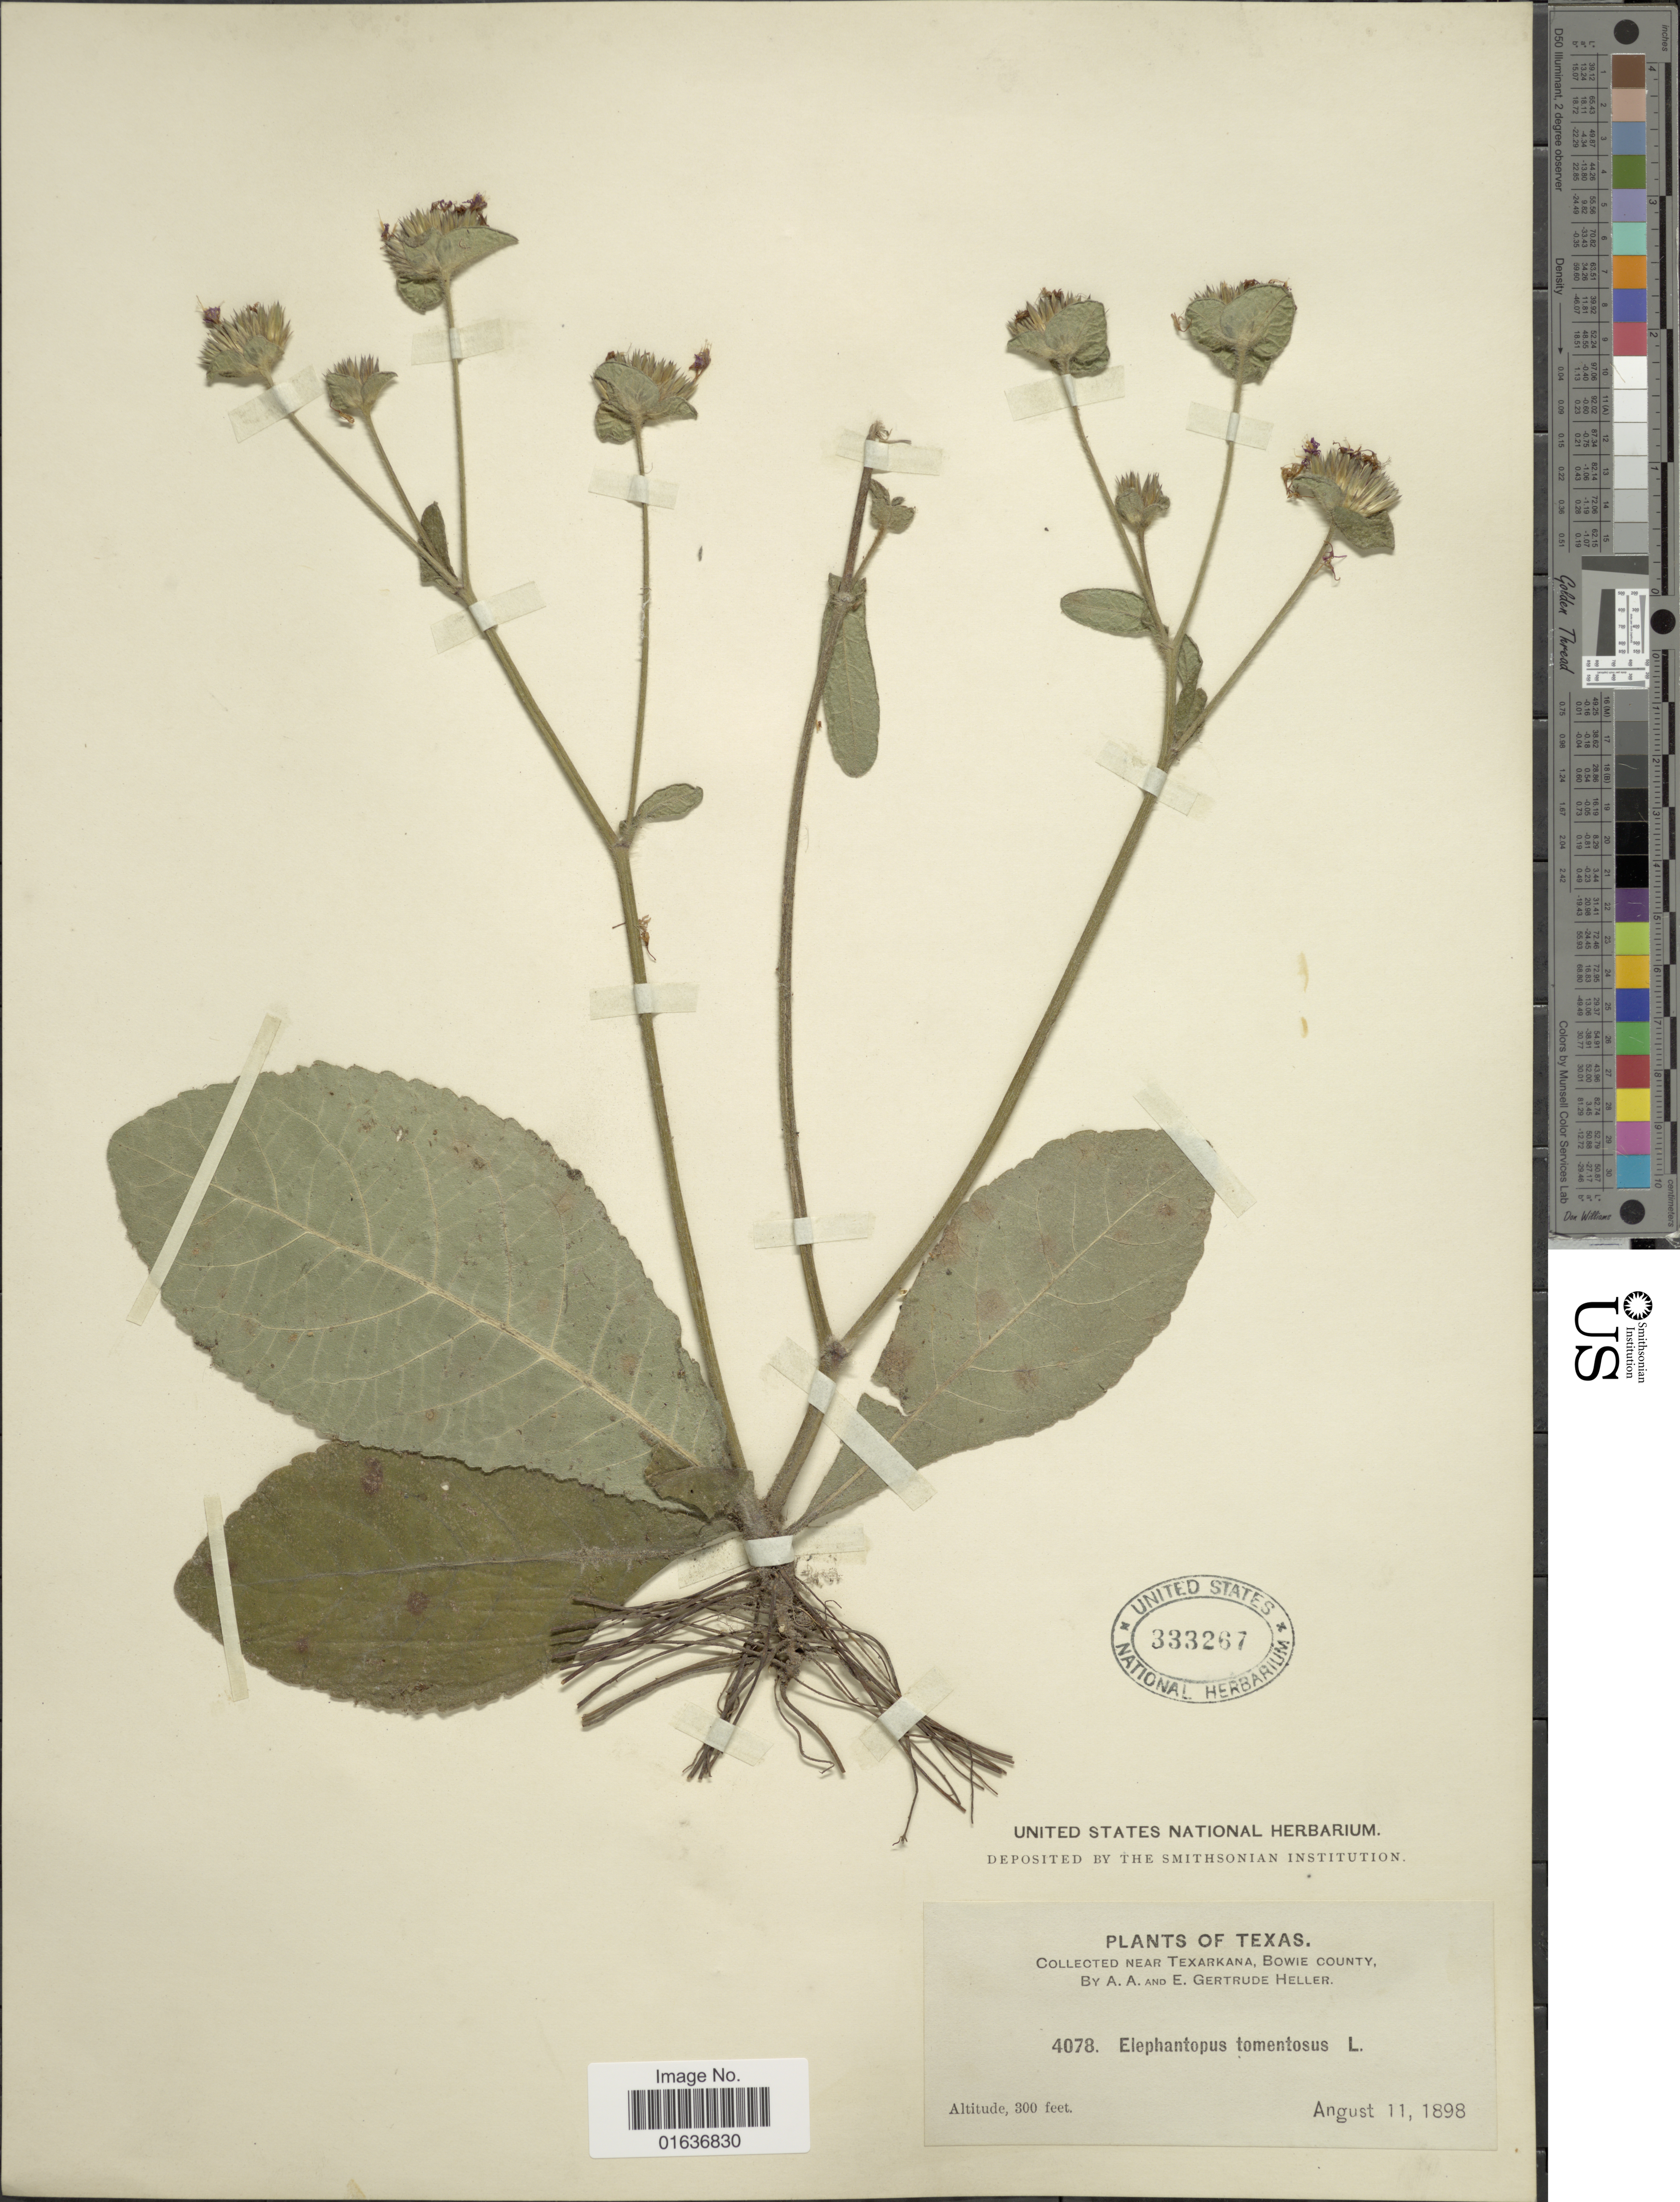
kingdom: Plantae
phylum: Tracheophyta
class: Magnoliopsida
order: Asterales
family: Asteraceae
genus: Elephantopus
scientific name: Elephantopus tomentosus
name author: L.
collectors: A. A. Heller & E. G. Heller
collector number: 4078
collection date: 1898-08-11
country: United States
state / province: Texas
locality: Near Texarkana, Bowie County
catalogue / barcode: US 333267